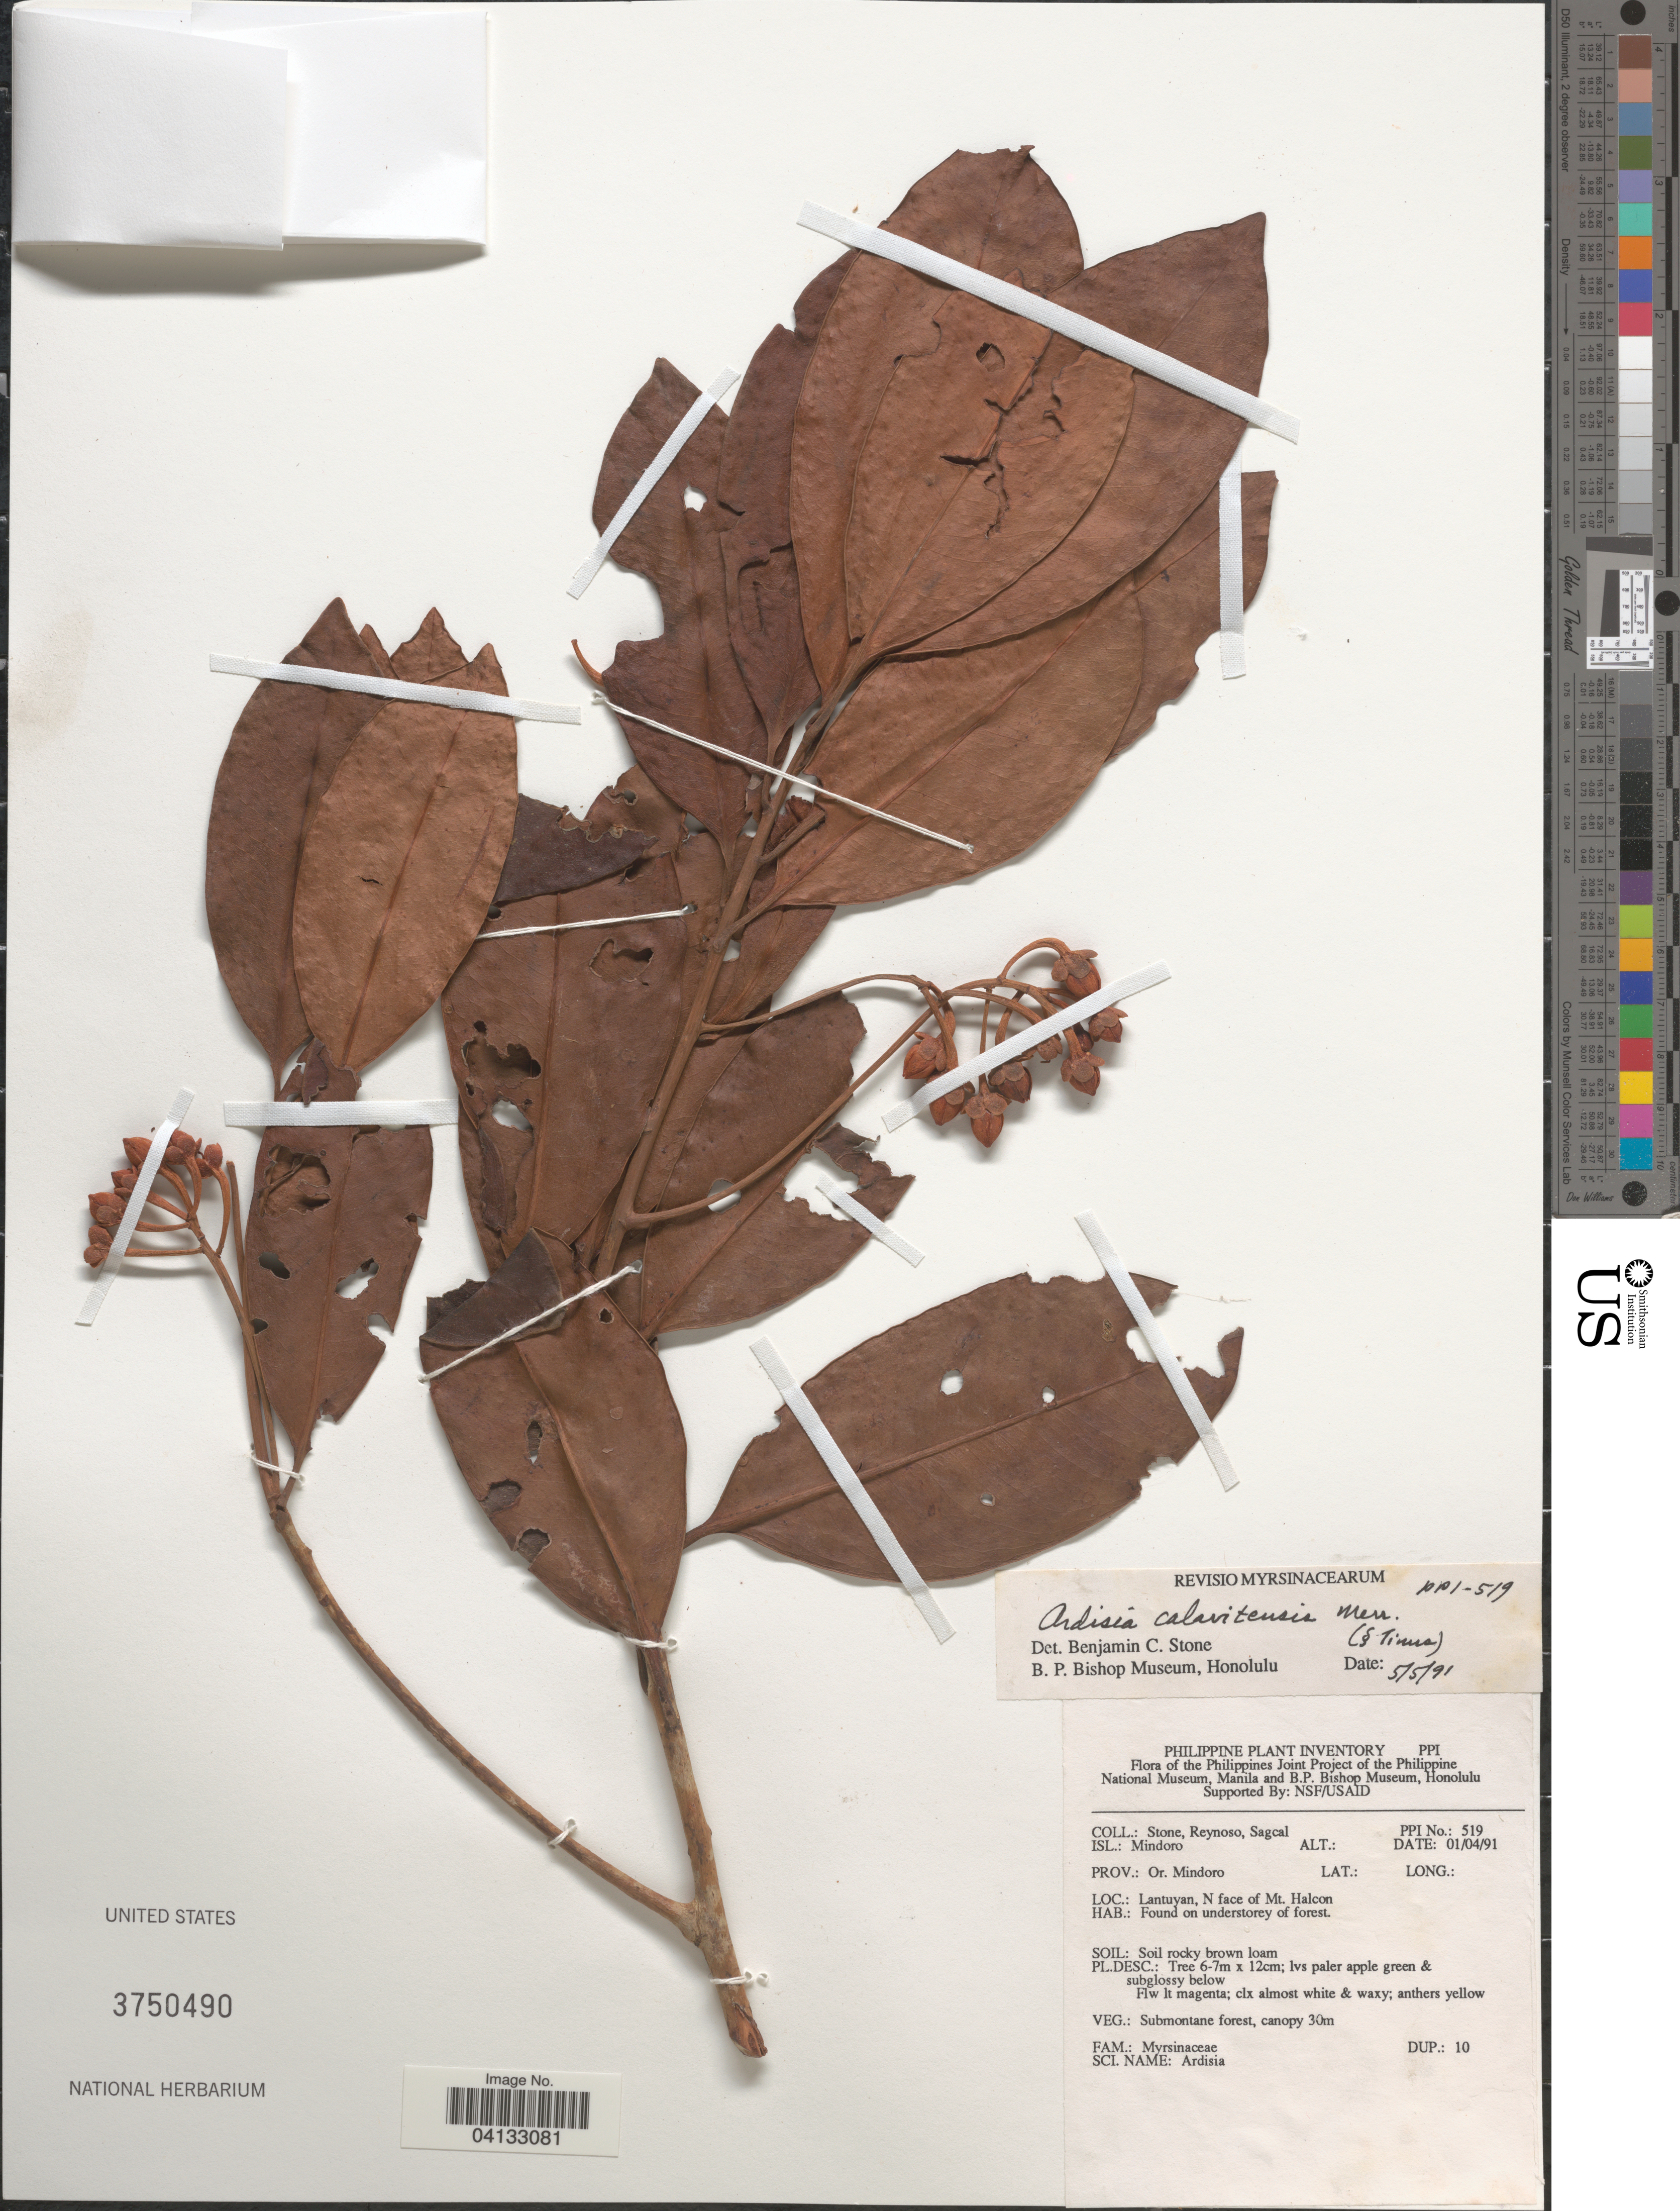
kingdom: Plantae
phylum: Tracheophyta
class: Magnoliopsida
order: Ericales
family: Primulaceae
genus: Ardisia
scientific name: Ardisia sp.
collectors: -. Stone, E. Reynoso & E. Sagcal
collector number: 519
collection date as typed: Transcribed d/m/y: 1/4/91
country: Philippines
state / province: Mimaropa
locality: Isl.: Mindoro. Prov.: Or. Mindoro. Lantuyan, N face of Mt. Halcon.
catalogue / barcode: US 3750490